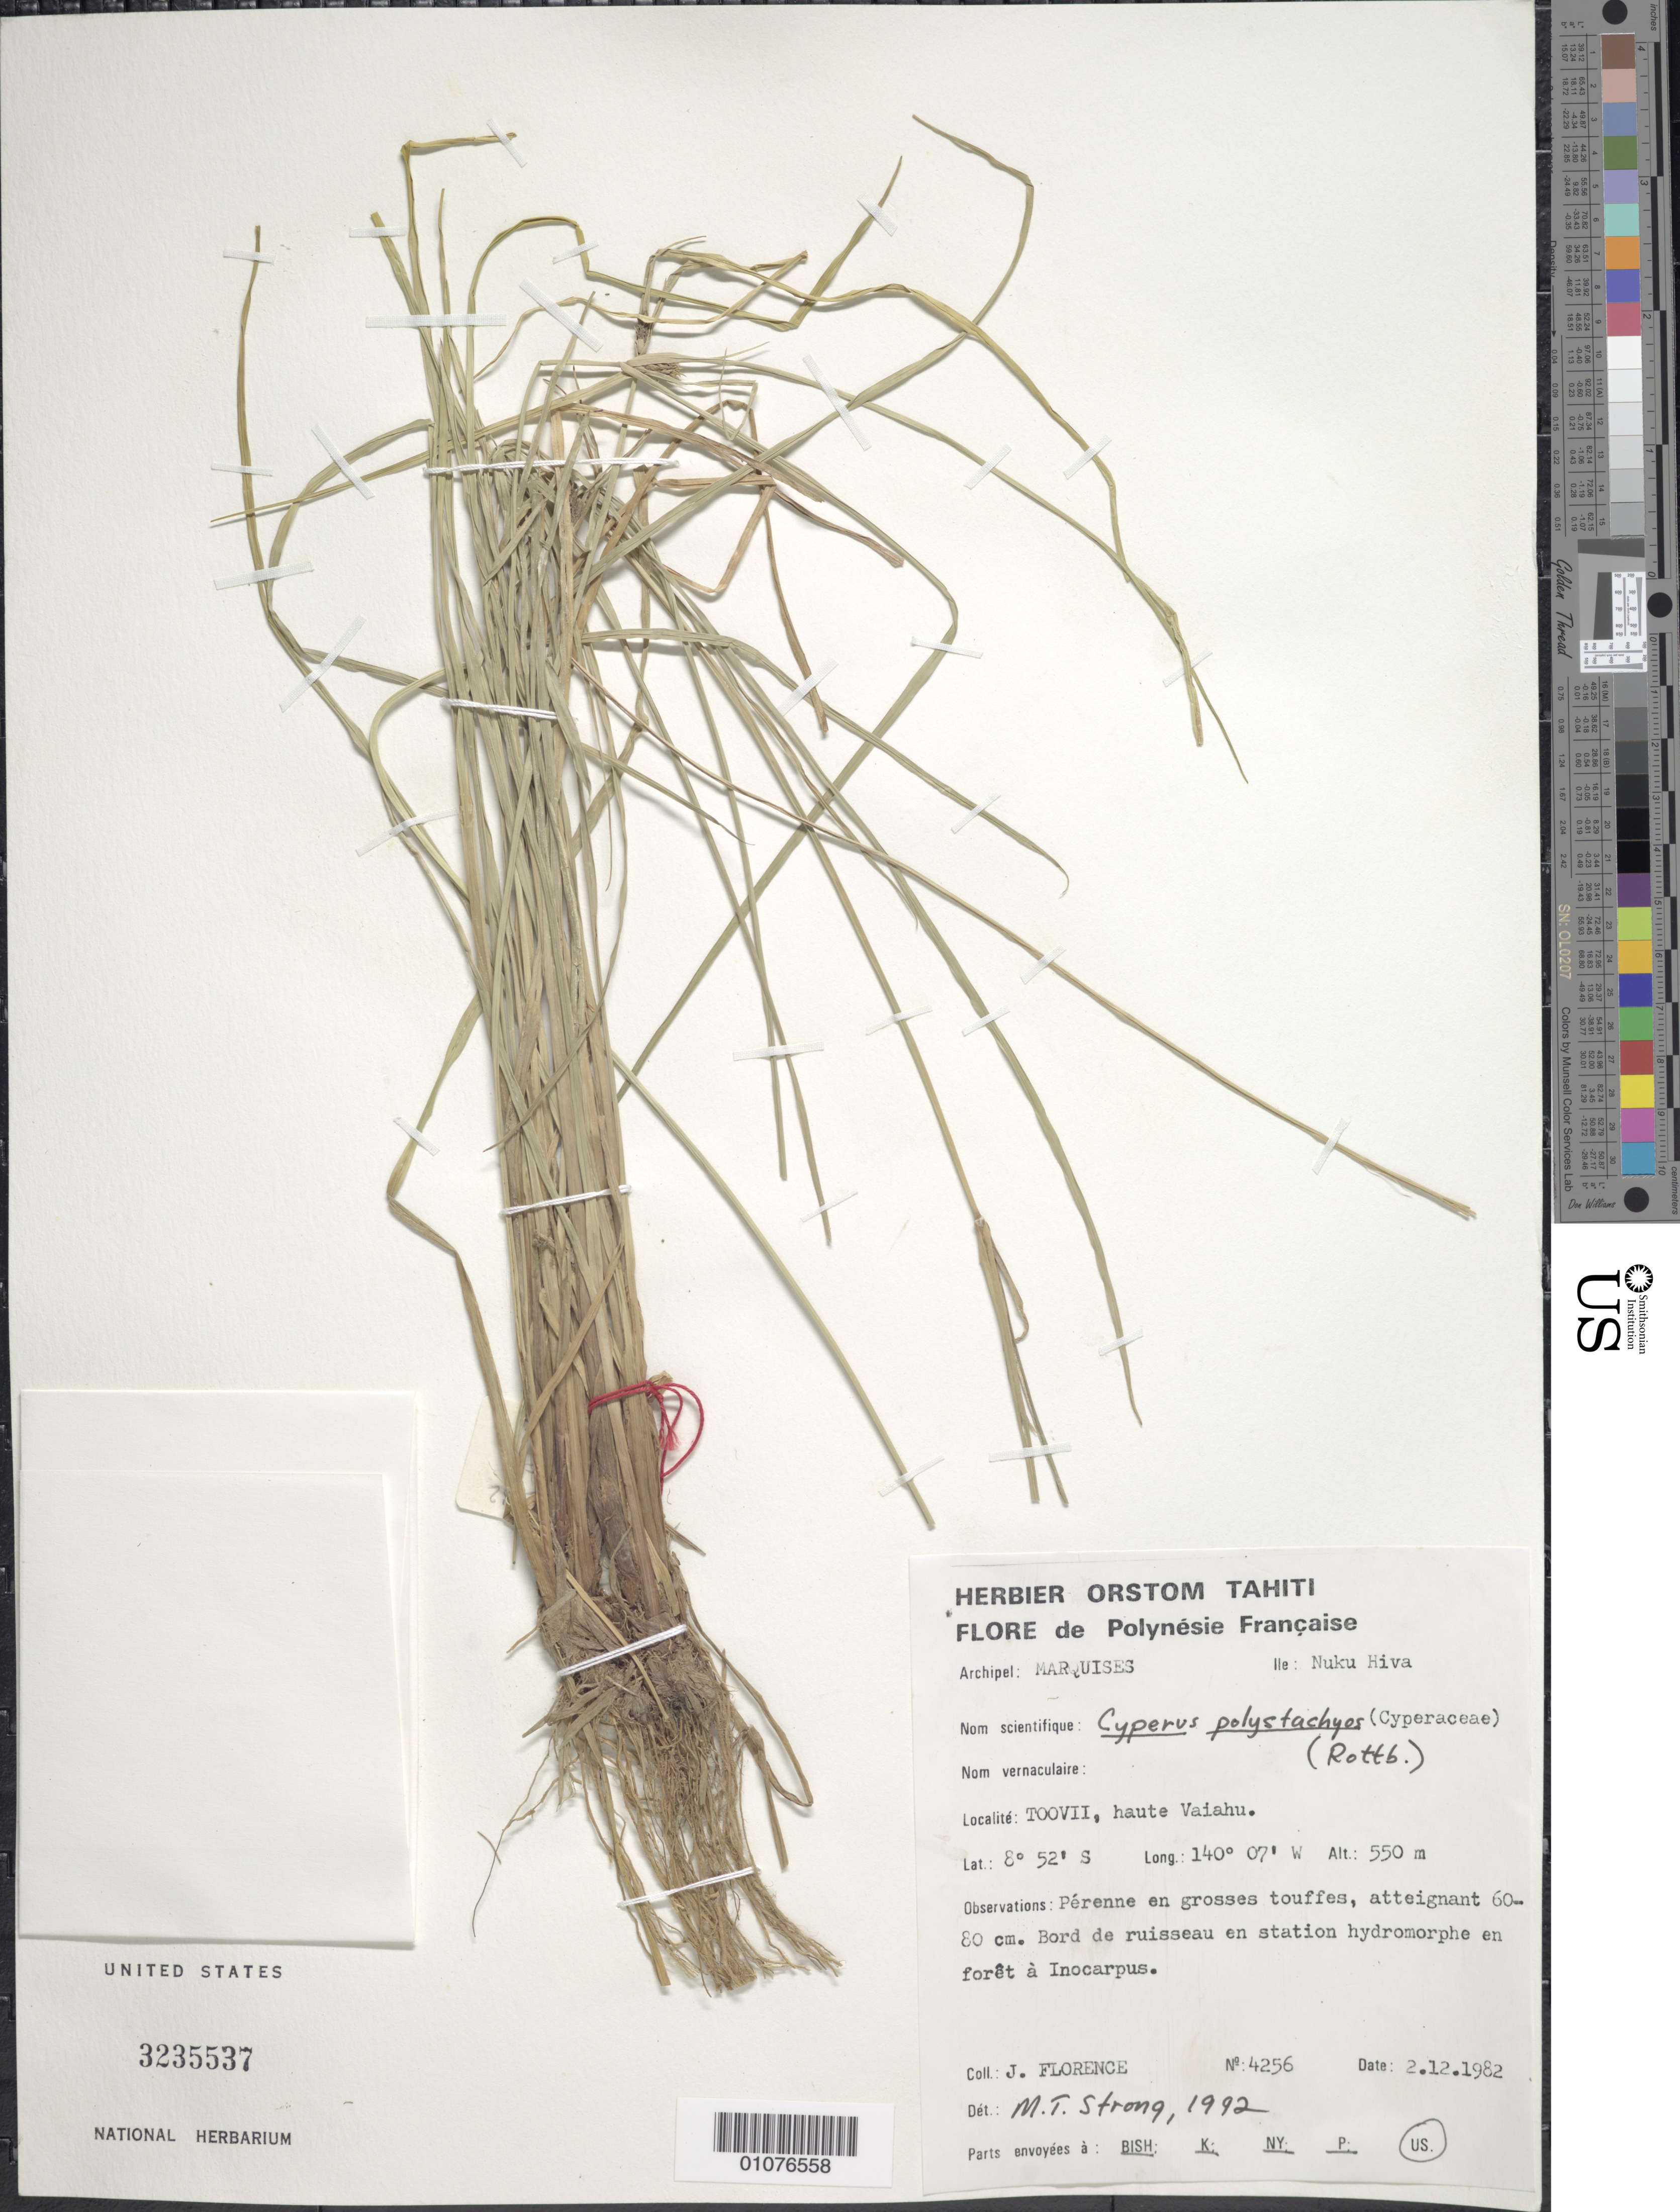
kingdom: Plantae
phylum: Tracheophyta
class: Liliopsida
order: Poales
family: Cyperaceae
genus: Cyperus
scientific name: Cyperus polystachyos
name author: Rottb.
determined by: Strong, M. T., (US), Smithsonian Institution - National Museum of Natural History (UNITED STATES)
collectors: J. Florence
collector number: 4256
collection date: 1982-12-02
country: French Polynesia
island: Nuku Hiva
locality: Toovii, haute Vaiahu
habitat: Bord de ruisseau en station hydromorphe en forêt à Inocarpus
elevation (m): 550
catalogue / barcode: US 3235537